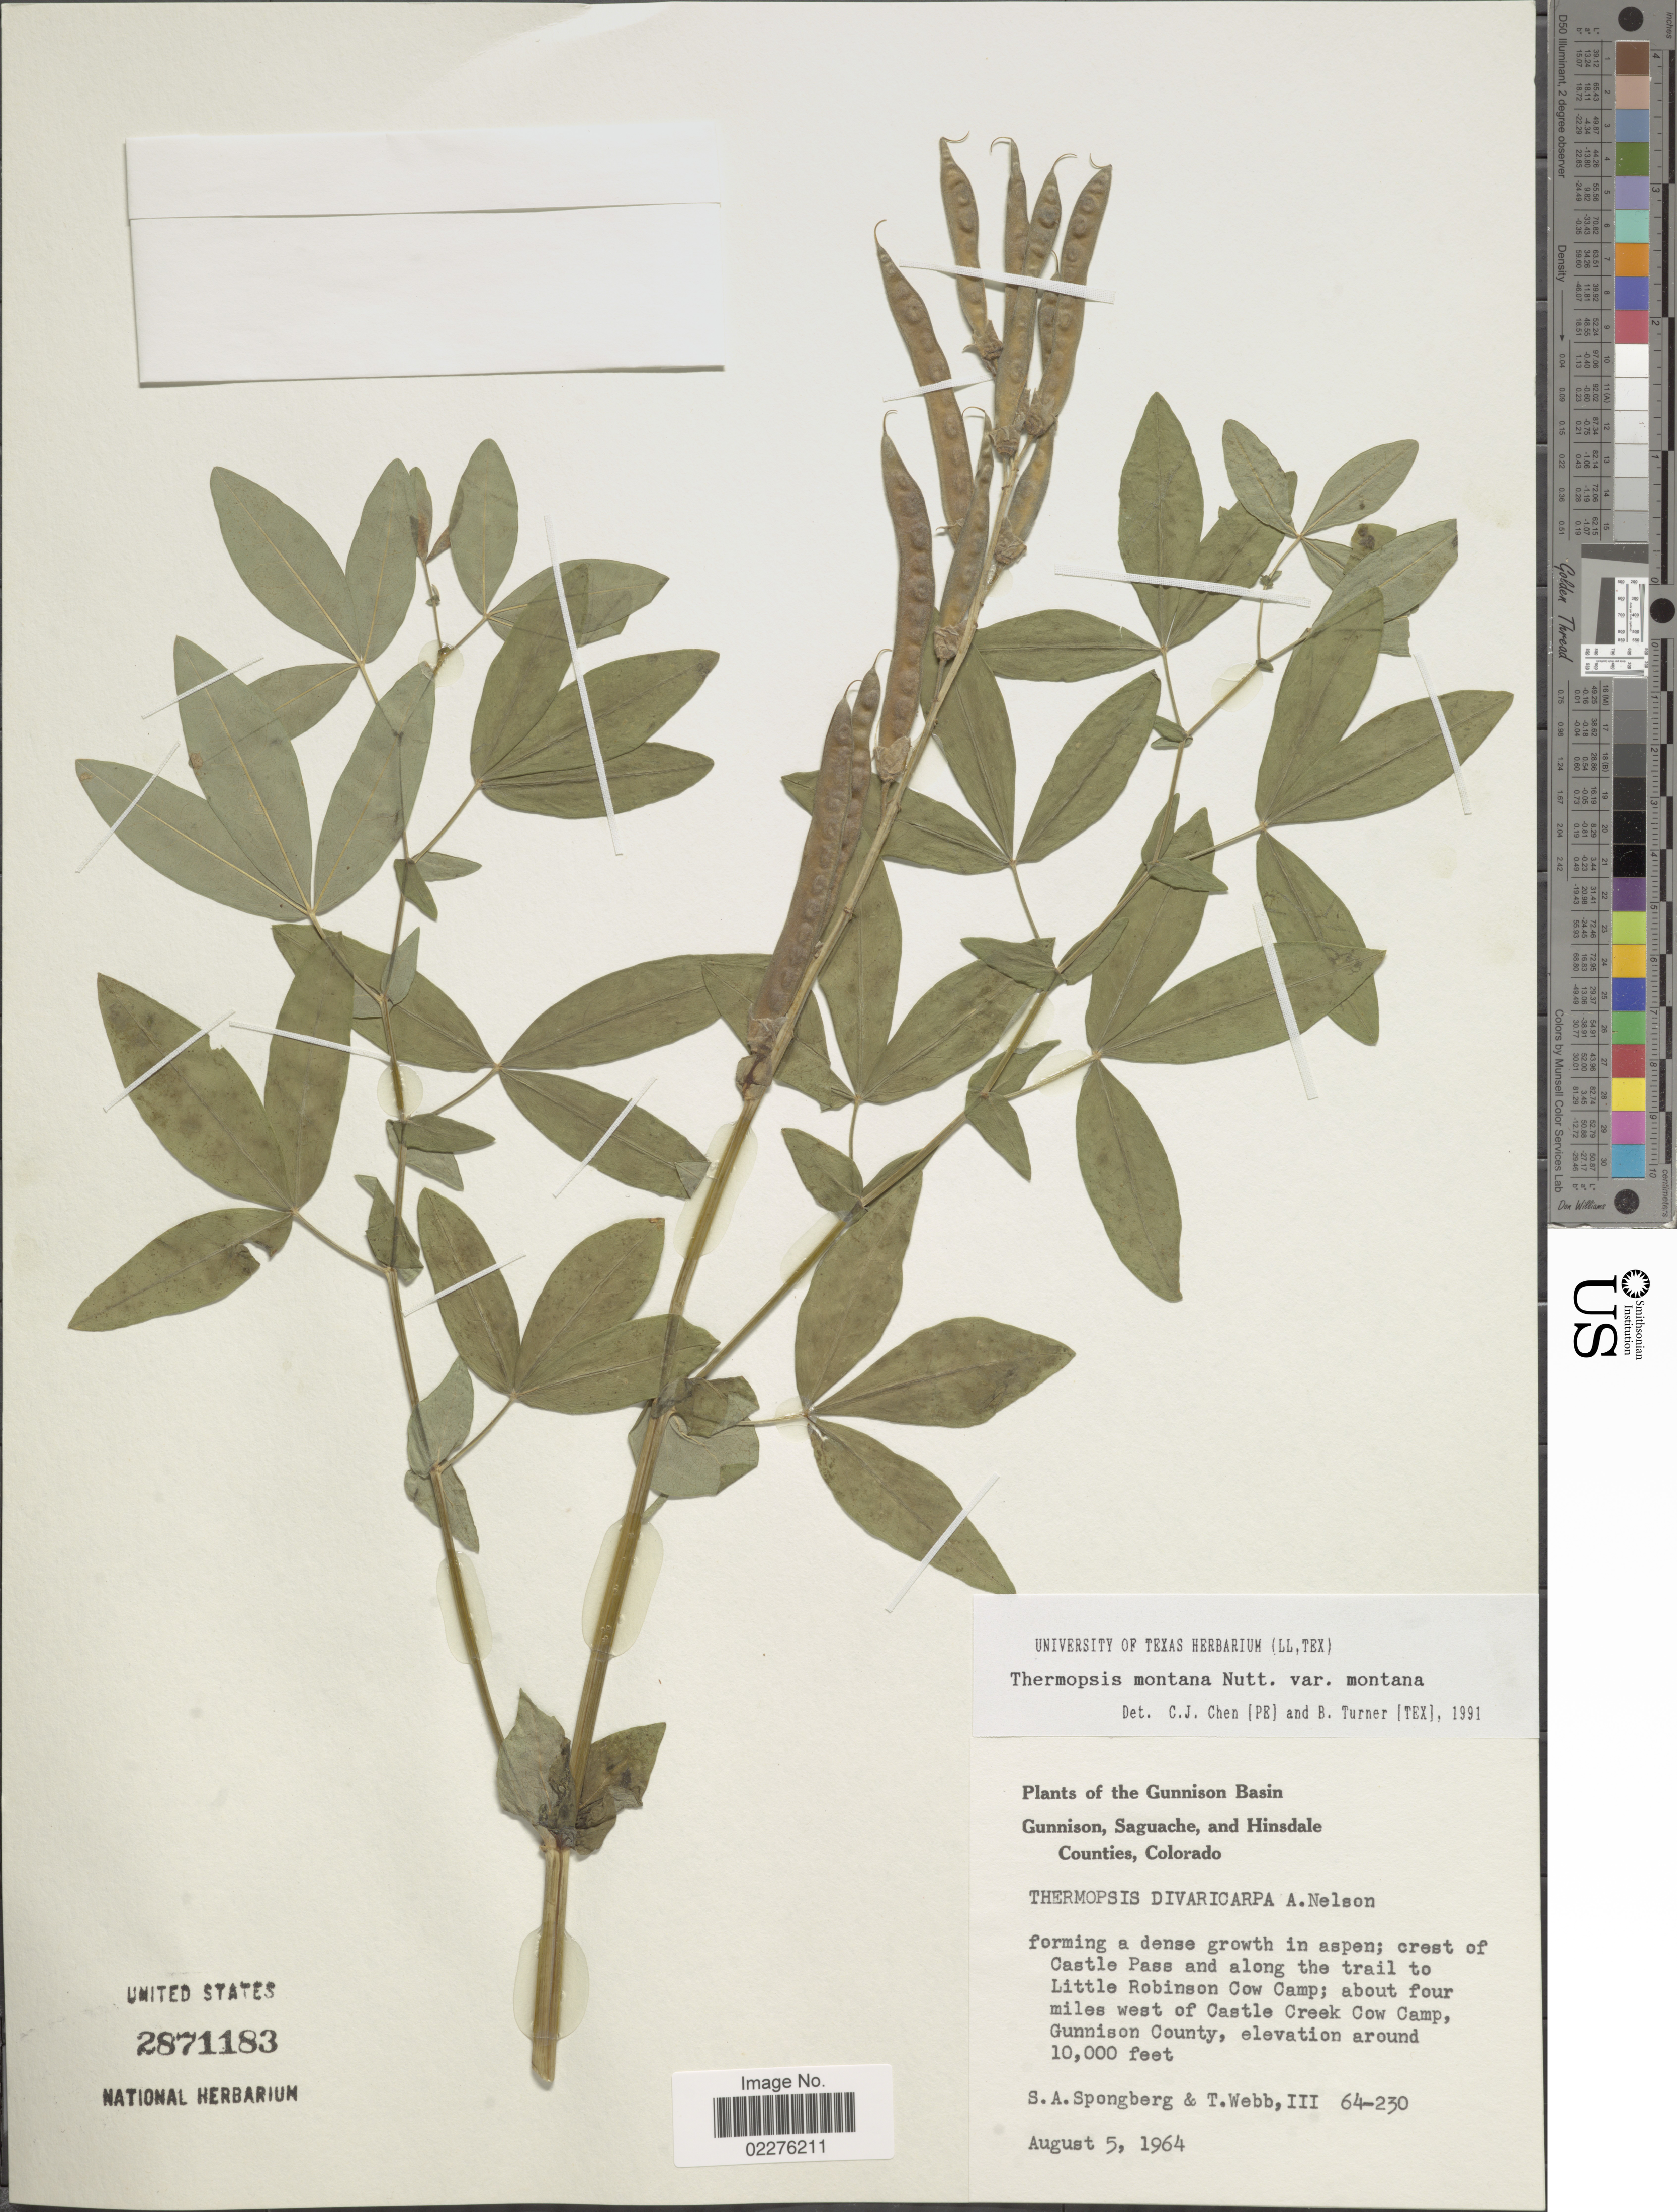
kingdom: Plantae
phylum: Tracheophyta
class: Magnoliopsida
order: Fabales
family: Fabaceae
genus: Thermopsis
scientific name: Thermopsis montana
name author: Nutt.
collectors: S. A.Spongberg & T. Webb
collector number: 64-230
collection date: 1964-08-05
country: United States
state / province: Colorado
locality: The Gunnison Basin Gunnison, Saguache, and Hinsdale Counties; crest of Castle Pass and along the trail to Little Robinson Cow Camp; about four miles west of Castle Creek Cow Camp, Gunnison County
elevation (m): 3048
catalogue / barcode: US 2871183